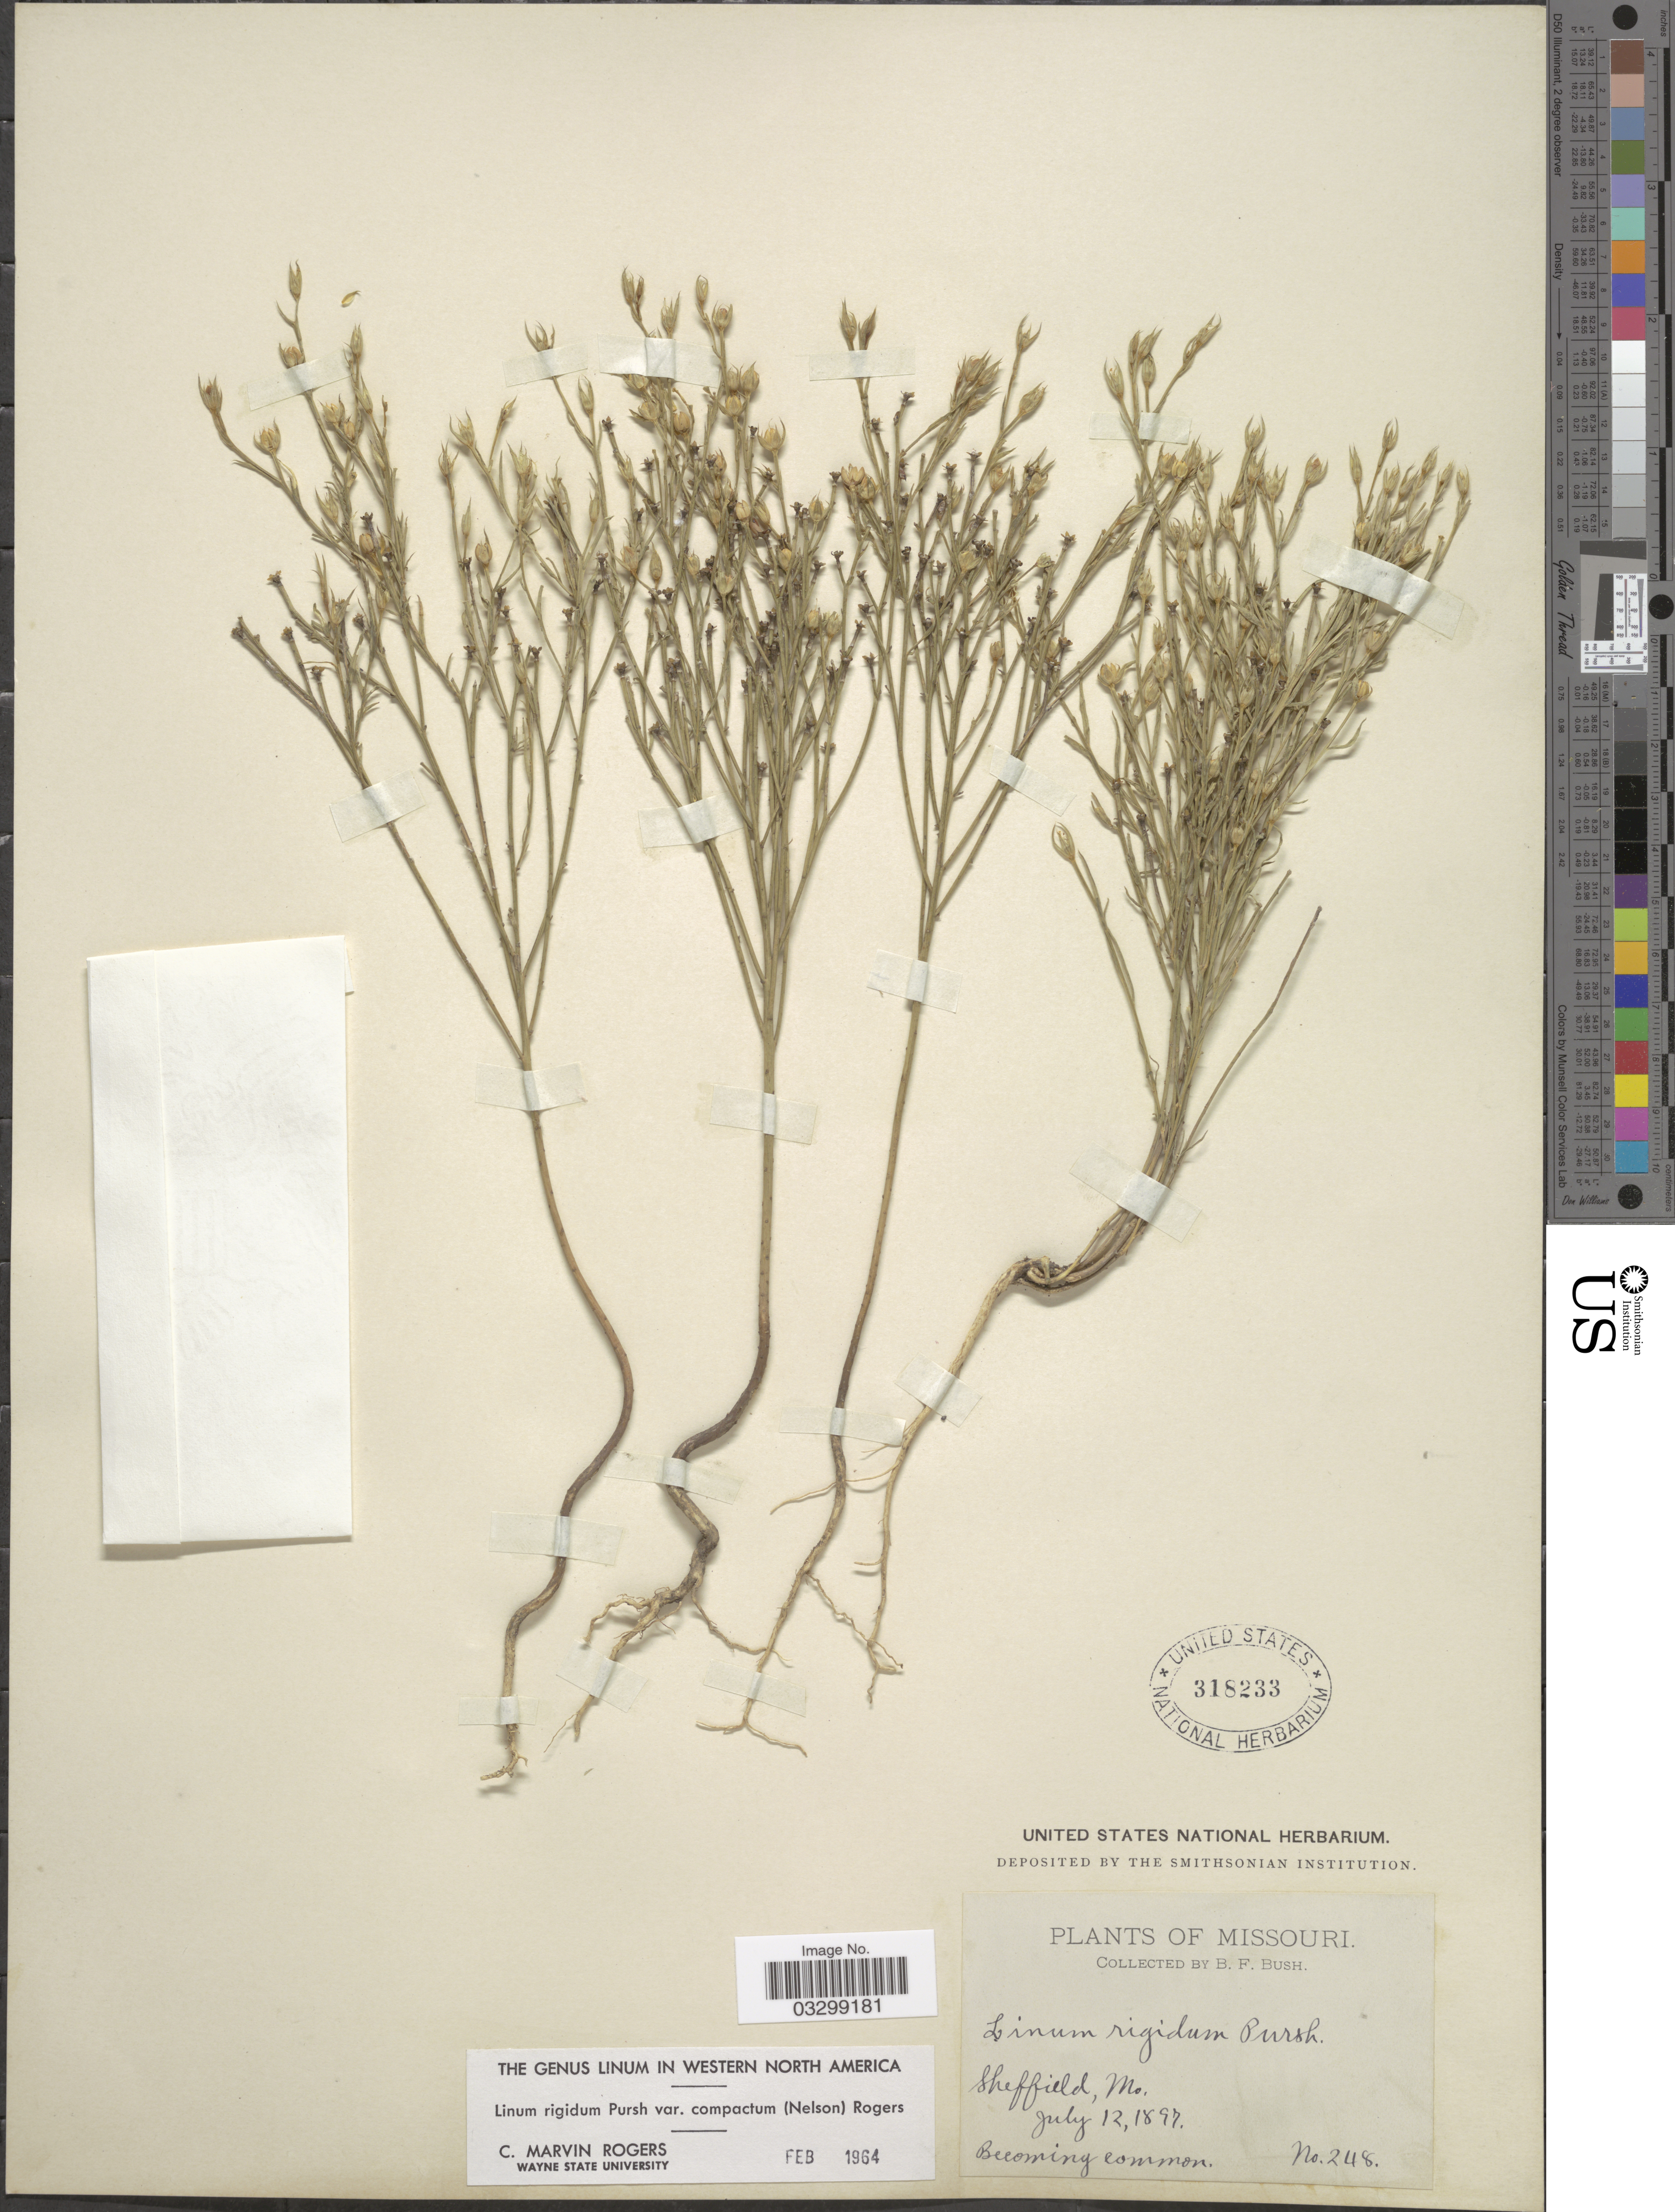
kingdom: Plantae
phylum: Tracheophyta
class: Magnoliopsida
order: Malpighiales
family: Linaceae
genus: Linum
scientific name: Linum rigidum var. compactum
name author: (A. Nelson) C.M. Rogers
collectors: B. F. Bush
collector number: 348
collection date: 1897-07-12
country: United States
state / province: Missouri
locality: Sheffield.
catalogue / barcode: US 318233